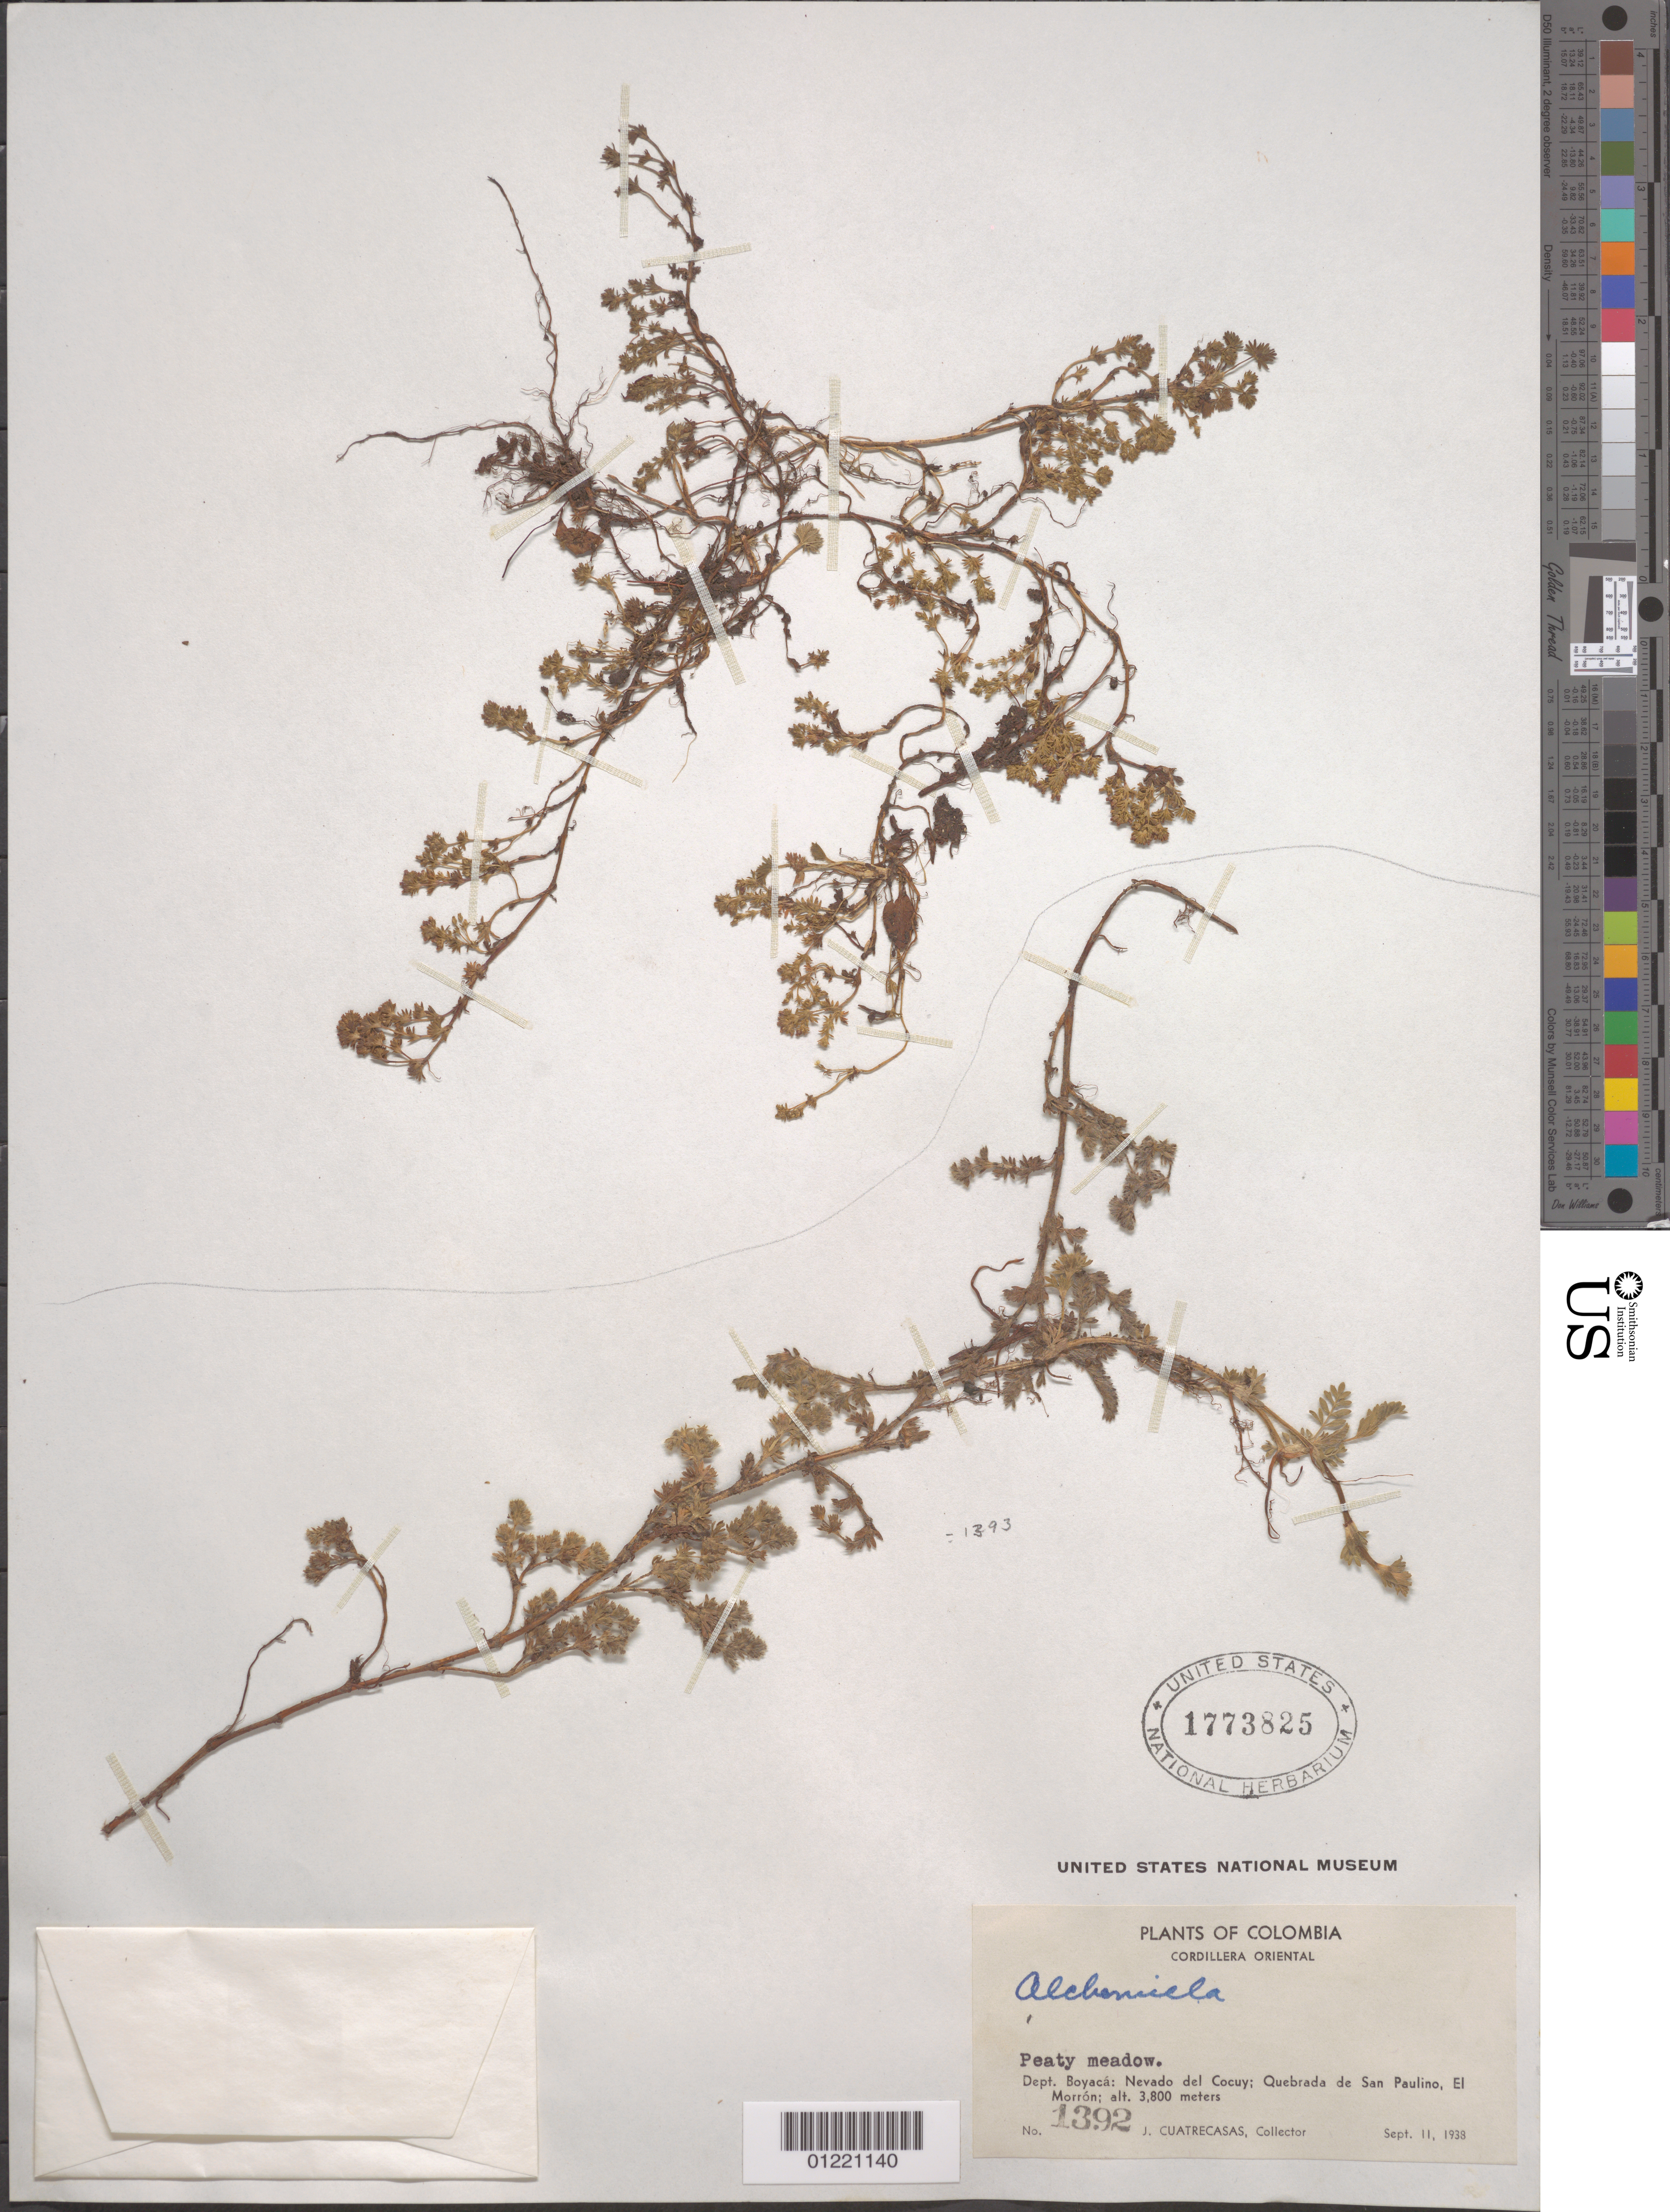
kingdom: Plantae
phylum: Tracheophyta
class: Magnoliopsida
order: Rosales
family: Rosaceae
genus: Lachemilla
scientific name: Lachemilla aphanoides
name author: (Mutis ex L. f.) Rothm.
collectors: J. Cuatrecasas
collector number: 1392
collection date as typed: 11-Sep-38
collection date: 1938-09-11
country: Colombia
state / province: Boyacá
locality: Nevada del Cocuy, Quebrada de San Paulino, El Morron.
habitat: peaty meadow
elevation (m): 3800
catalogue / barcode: US 1773825